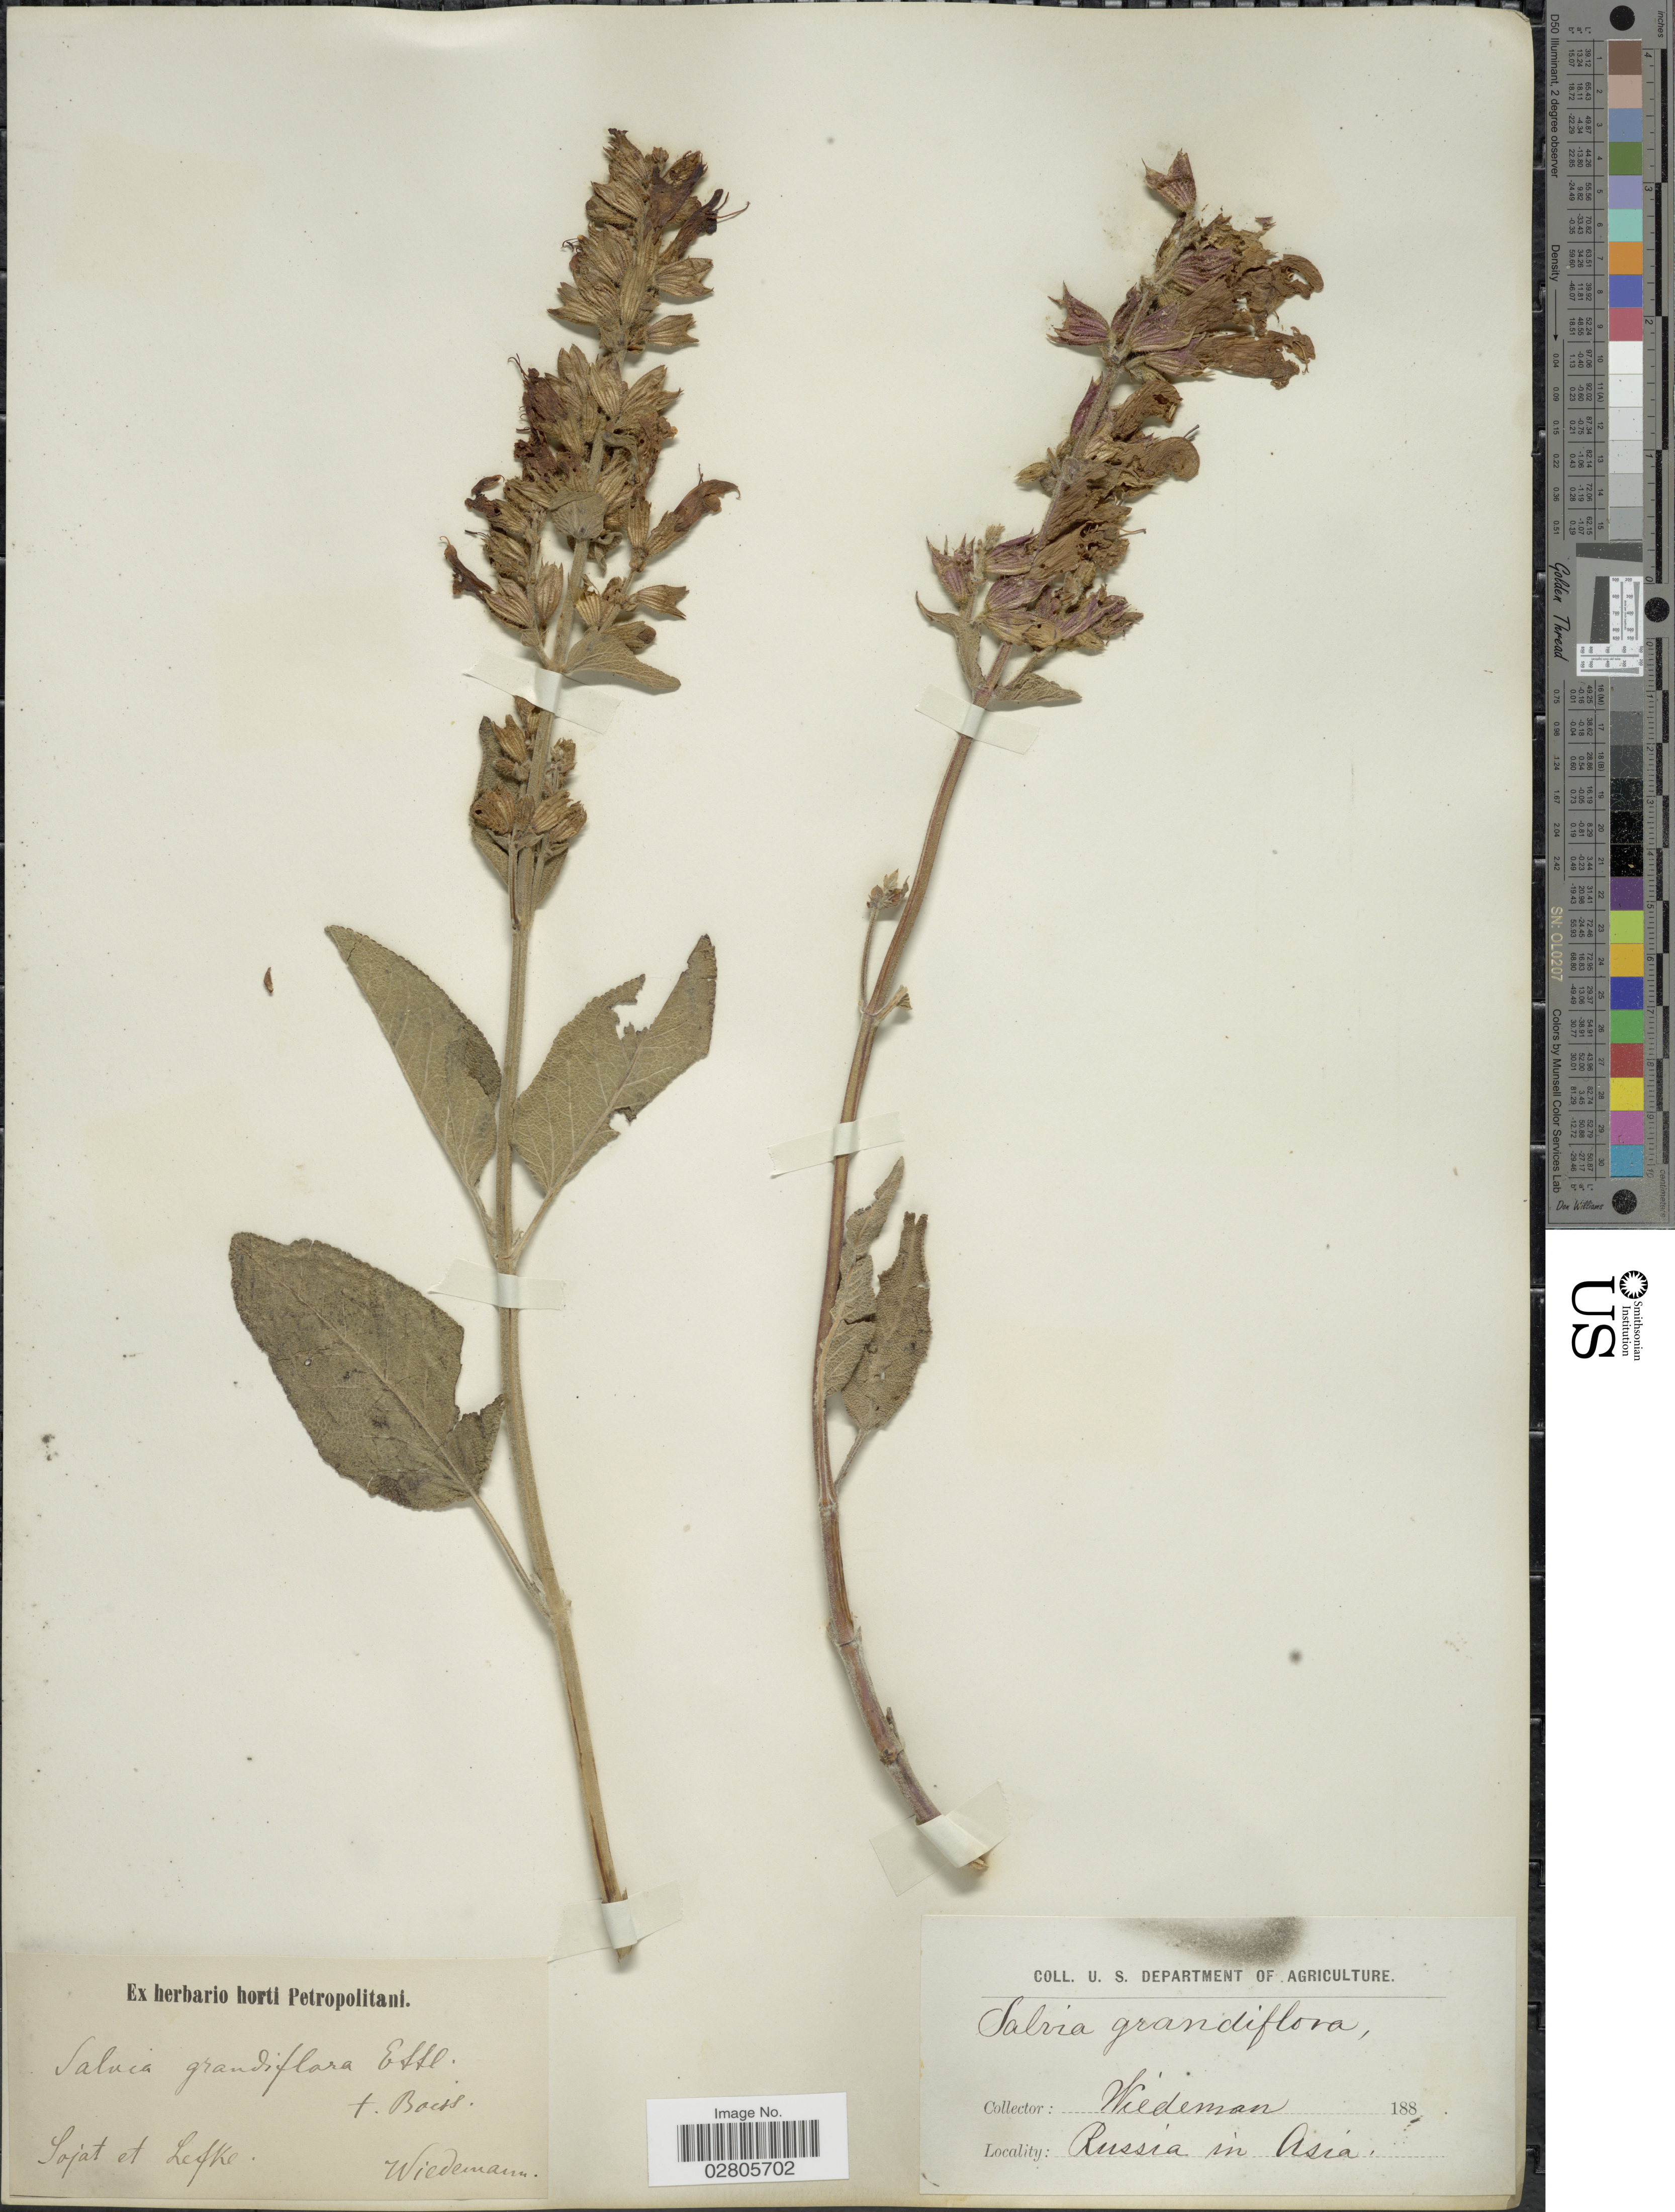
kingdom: Plantae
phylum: Tracheophyta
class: Magnoliopsida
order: Lamiales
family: Lamiaceae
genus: Salvia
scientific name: Salvia grandiflora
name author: Etl.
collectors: Wiedemann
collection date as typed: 188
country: Turkey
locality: Sajat et Lefke. Russia in Asia.